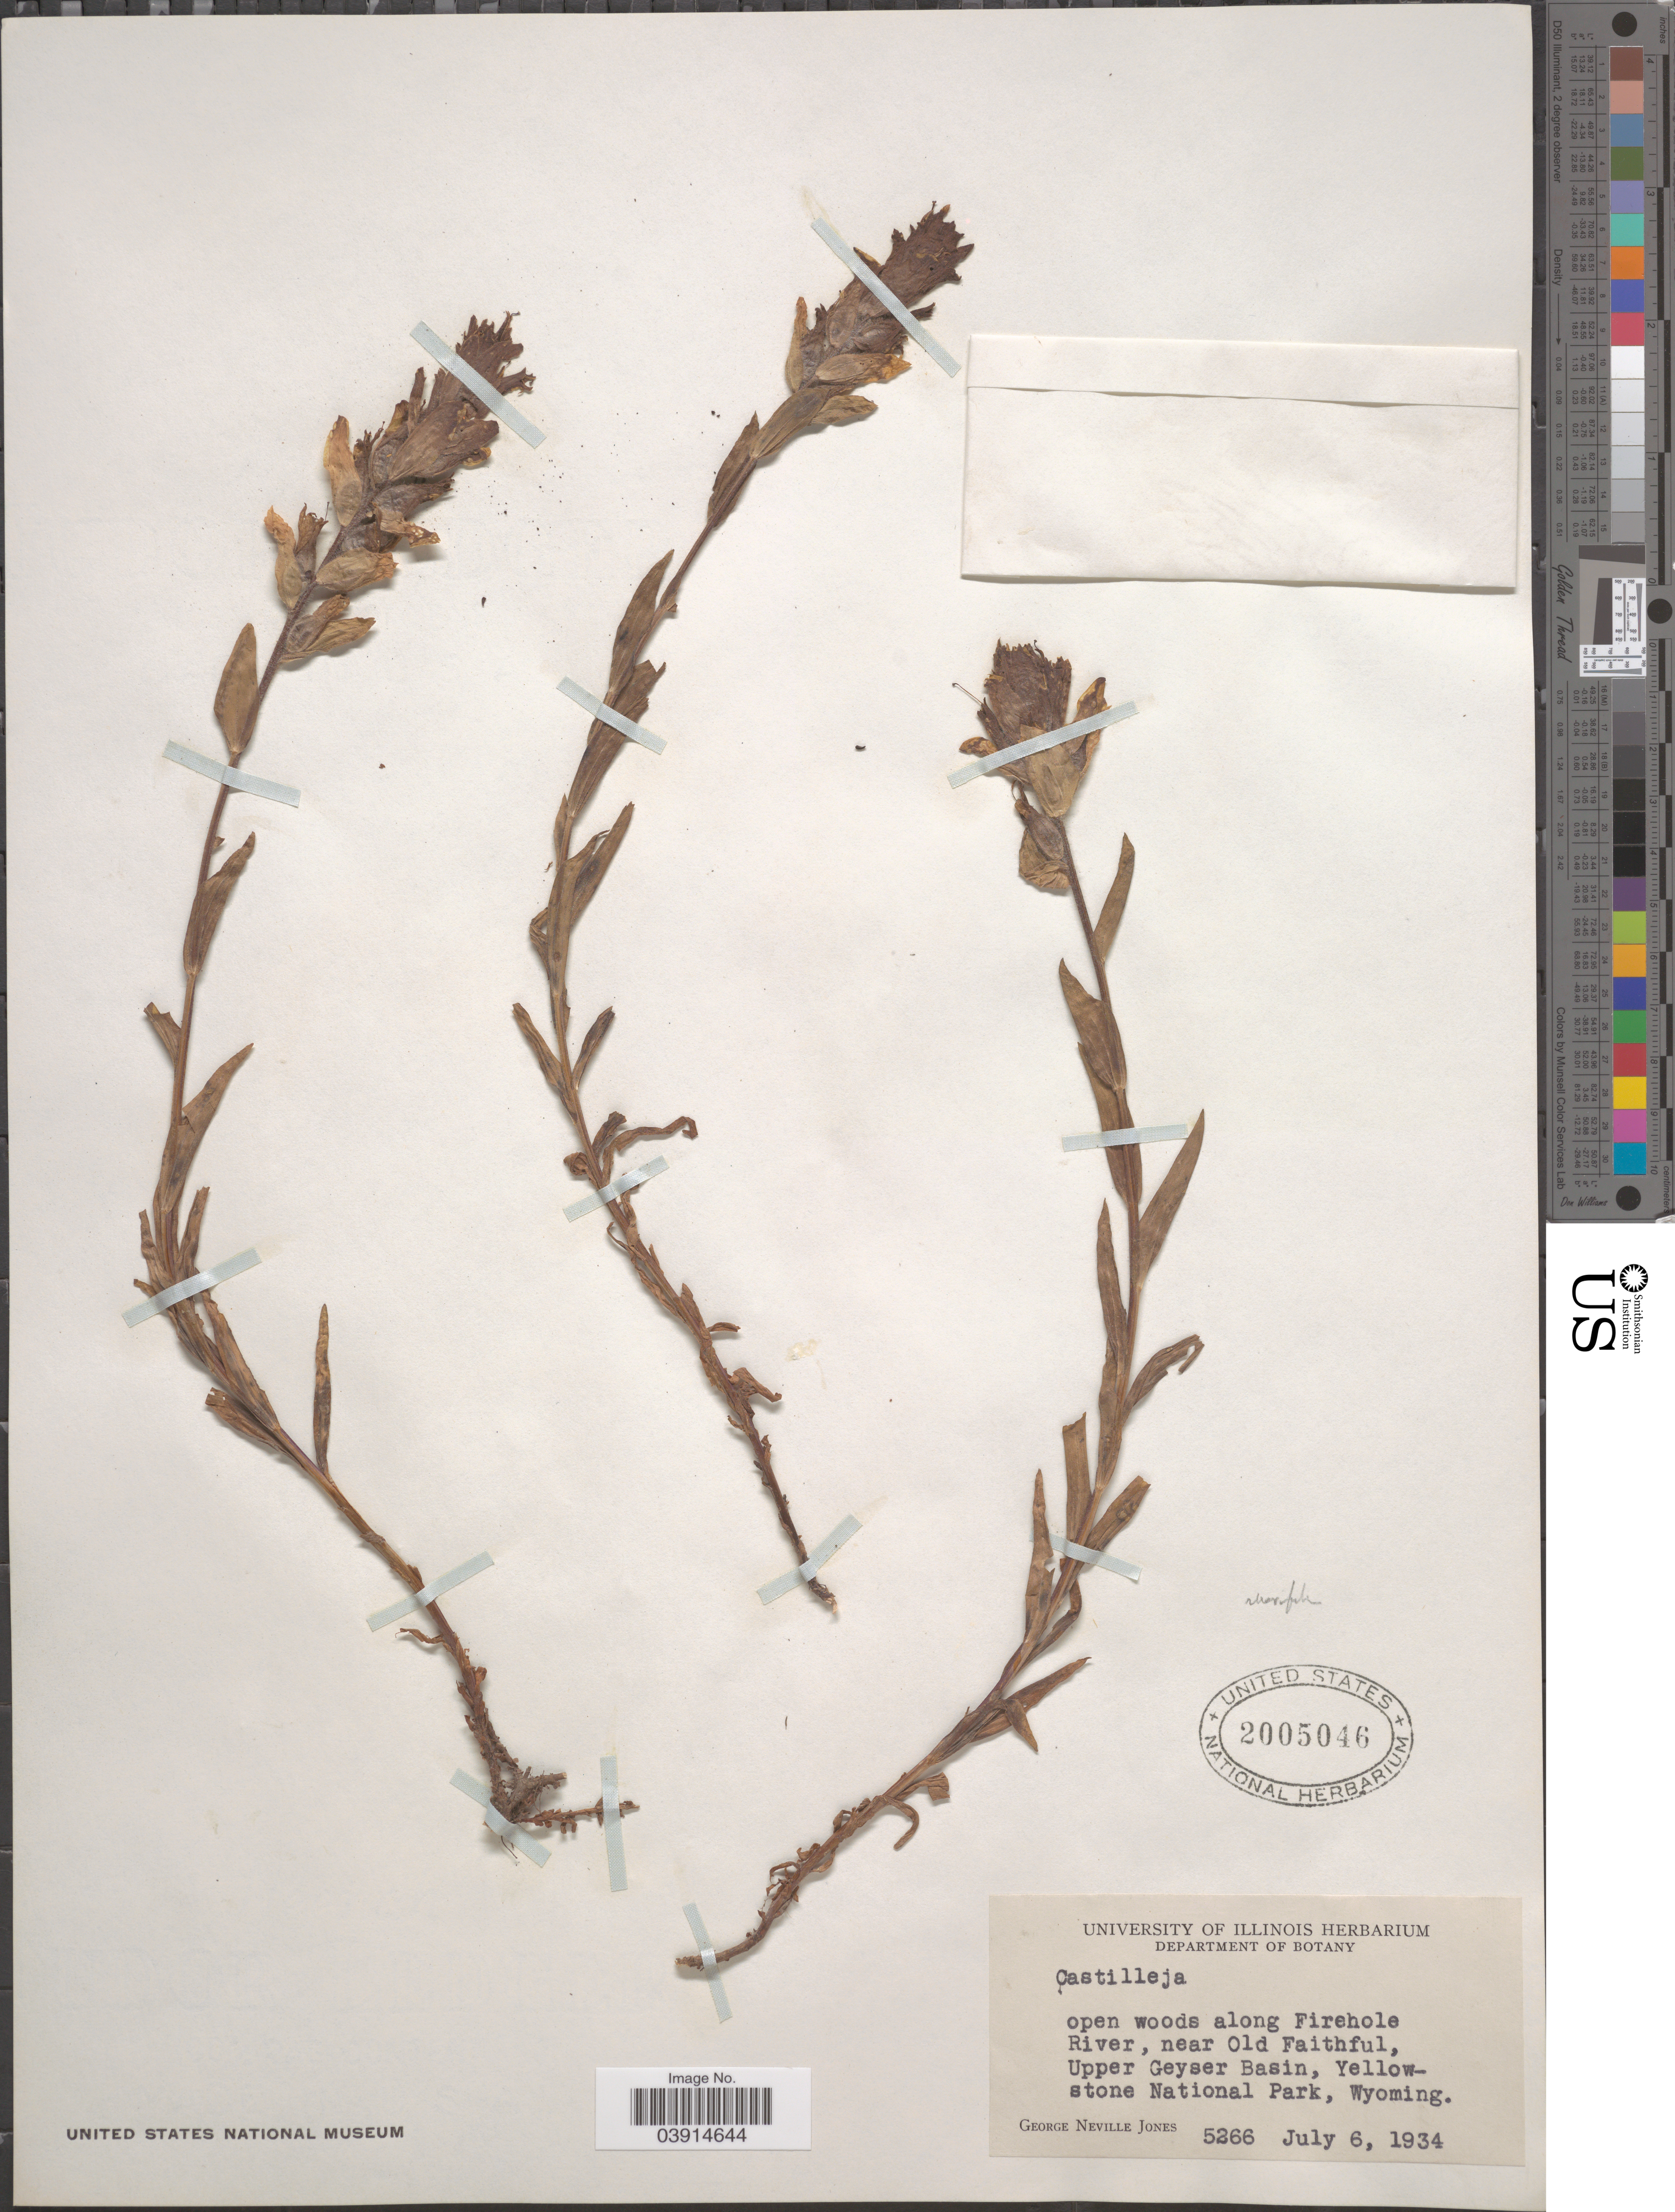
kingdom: Plantae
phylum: Tracheophyta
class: Magnoliopsida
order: Lamiales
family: Orobanchaceae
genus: Castilleja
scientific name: Castilleja sp.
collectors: G. N. Jones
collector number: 5266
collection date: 1934-07-06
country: United States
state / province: Wyoming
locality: Along Firehole River, near Old Faithful, Upper Geyser Basin, Yellowstone National Park.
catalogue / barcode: US 2005046